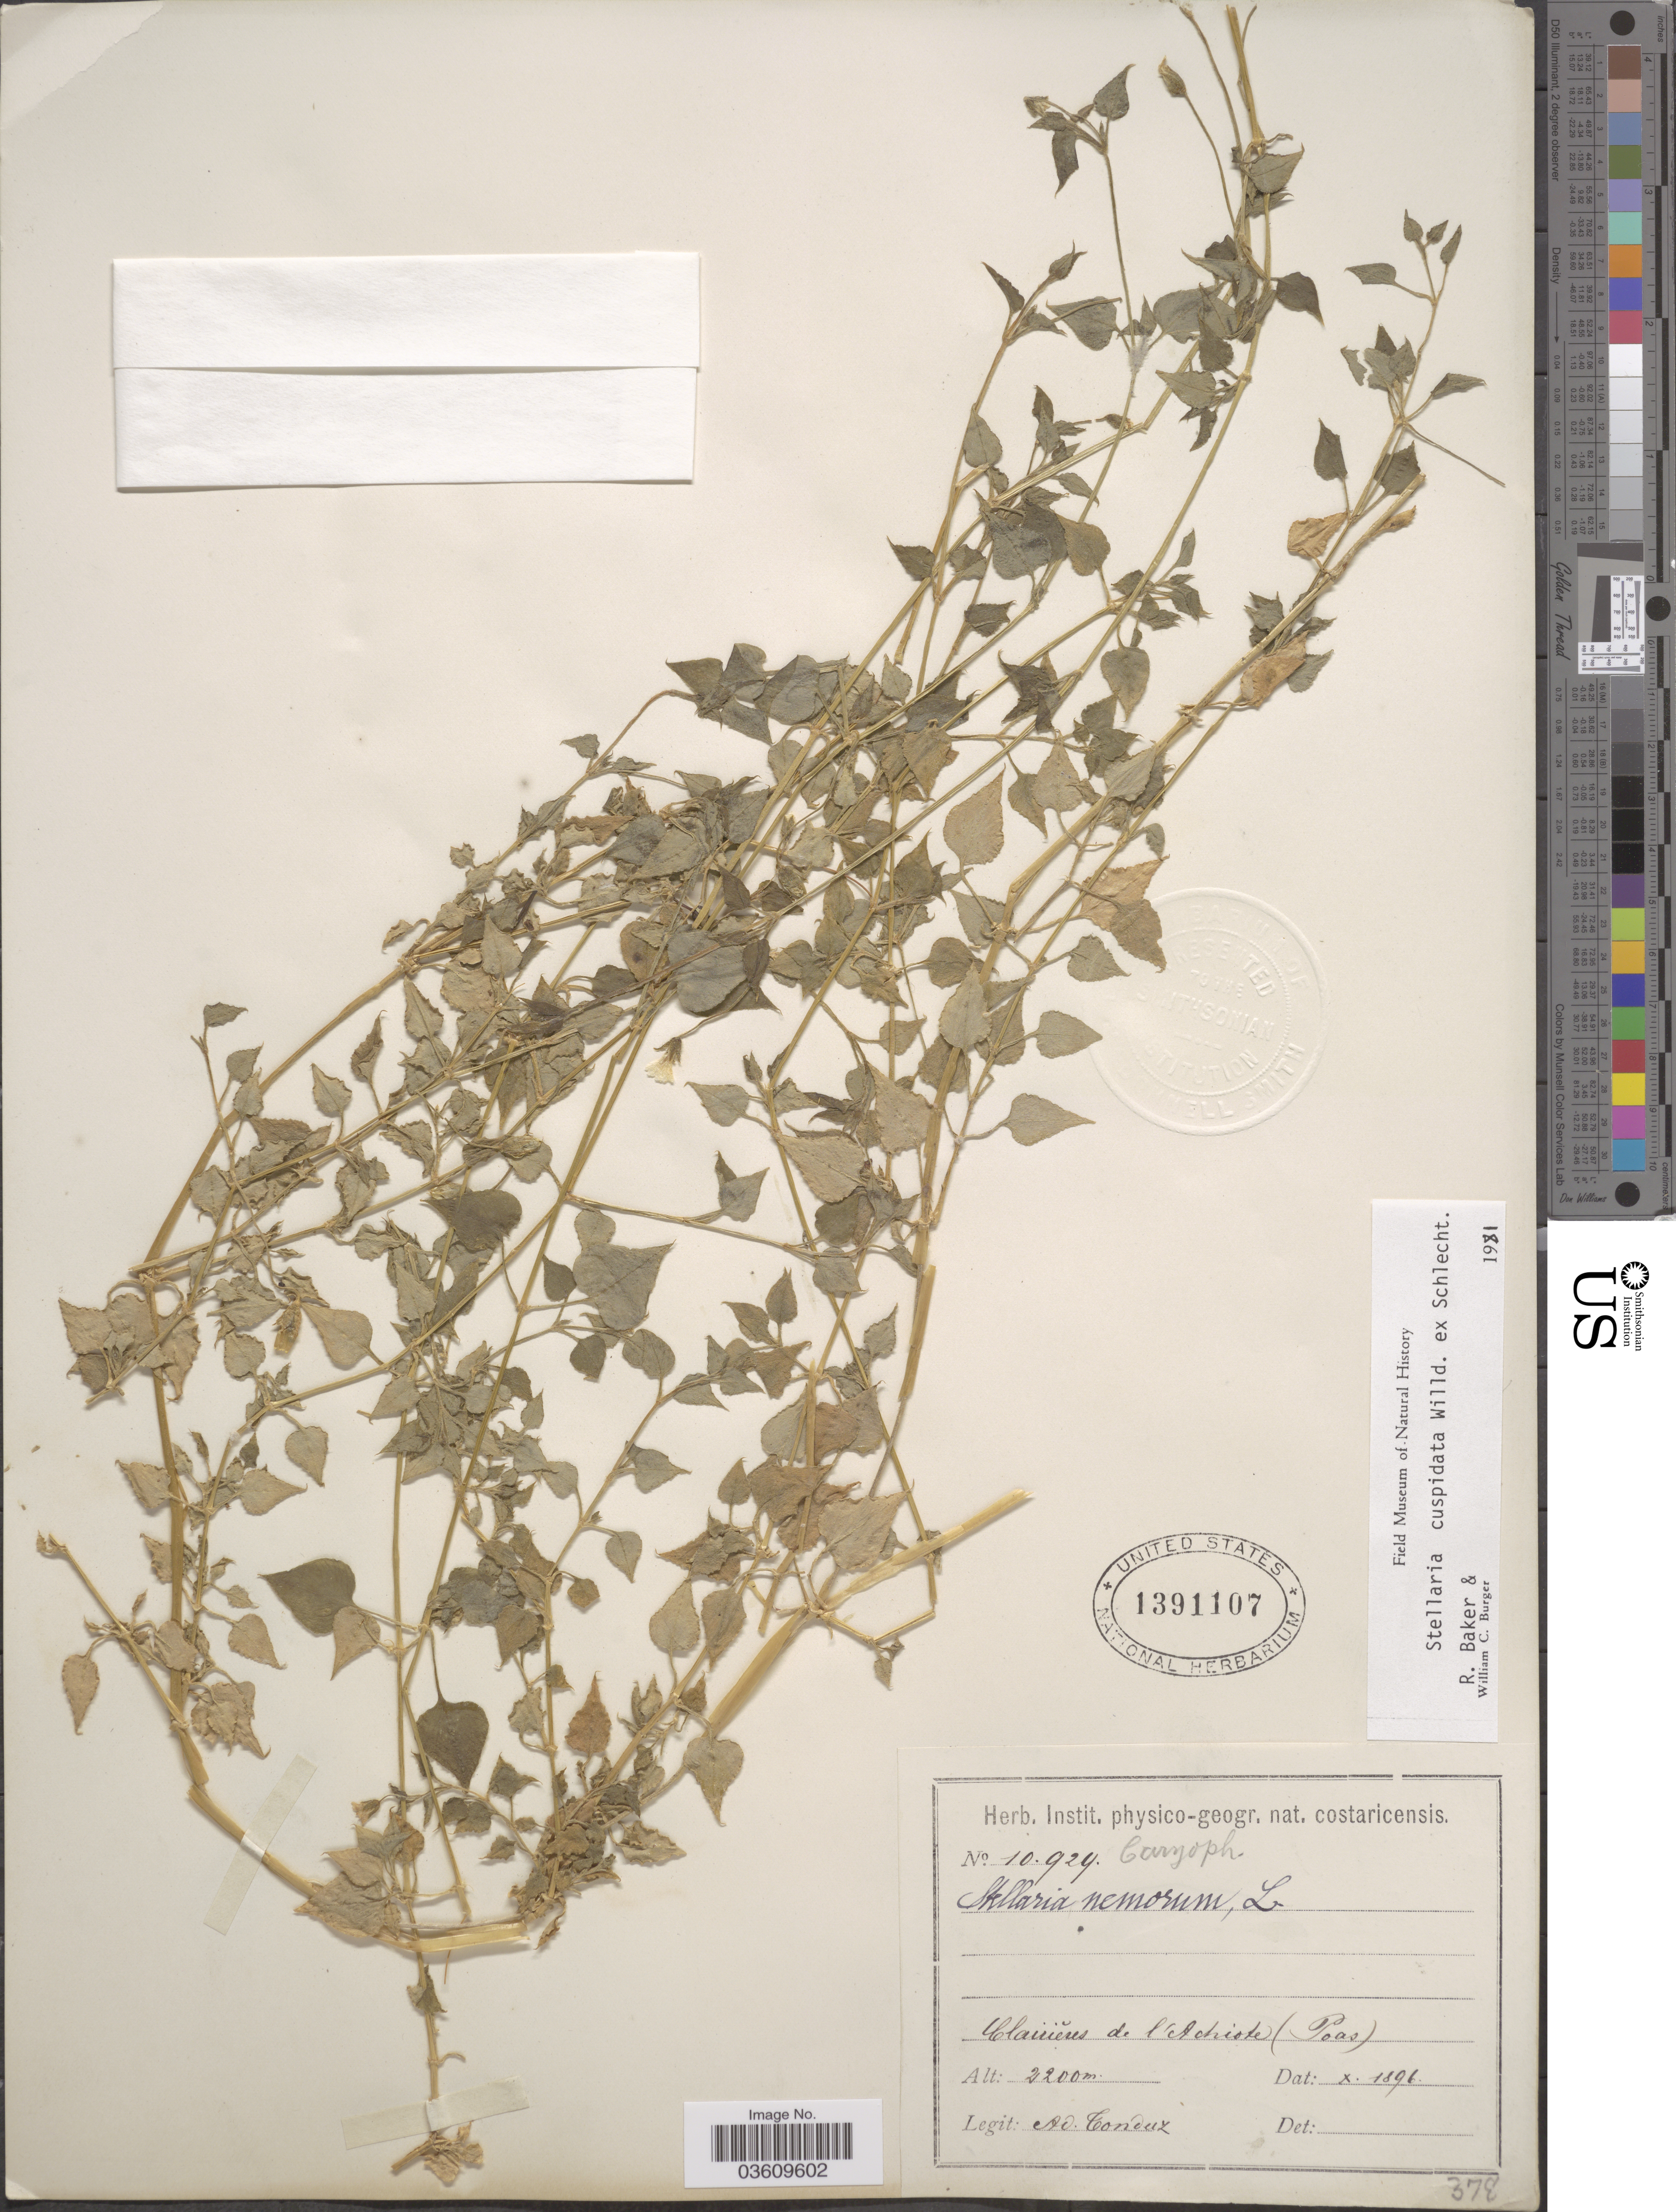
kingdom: Plantae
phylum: Tracheophyta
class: Magnoliopsida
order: Caryophyllales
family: Caryophyllaceae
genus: Stellaria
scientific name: Stellaria cuspidata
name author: Willd. ex Schltdl.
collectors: A. Tonduz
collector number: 10929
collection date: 1896-10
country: Costa Rica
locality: Clairiĕres de l'Achiote (Poas).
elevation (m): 2200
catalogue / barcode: US 1391107